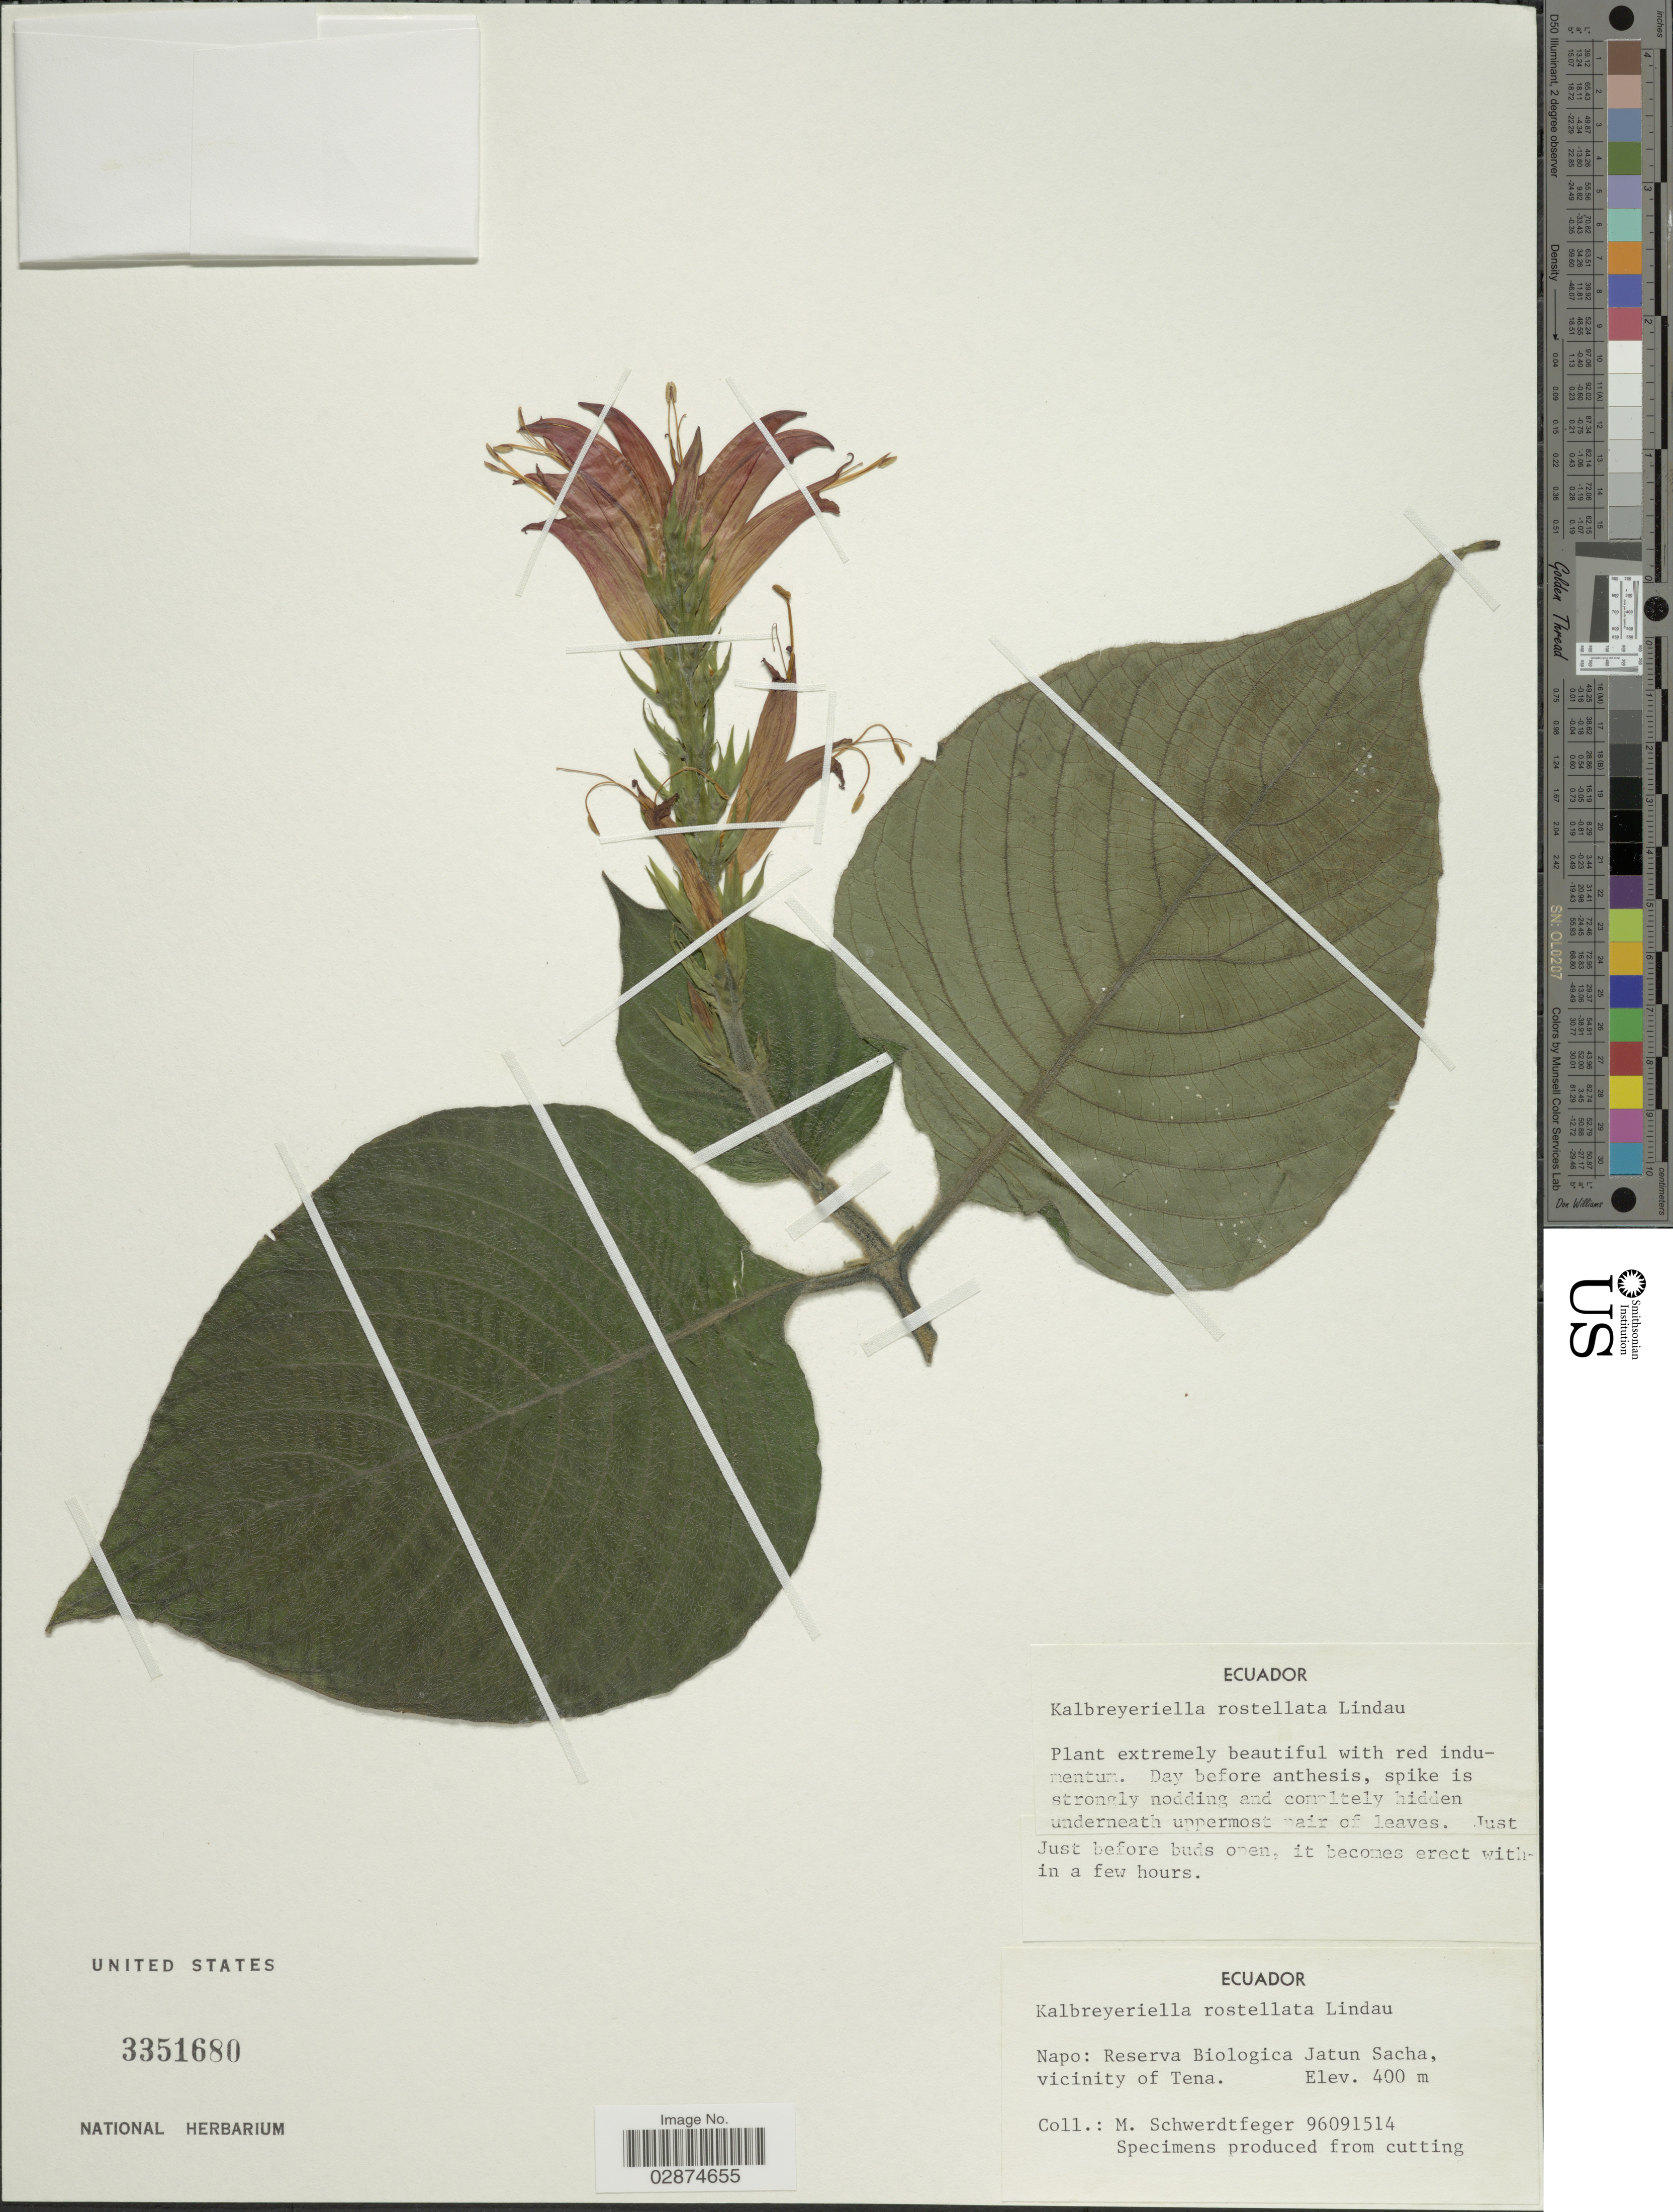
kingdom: Plantae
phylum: Tracheophyta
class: Magnoliopsida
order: Lamiales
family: Acanthaceae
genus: Kalbreyeriella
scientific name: Kalbreyeriella rostellata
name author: Lindau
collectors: M. Schwerdtfeger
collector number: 96091514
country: Ecuador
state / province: Napo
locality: Reserva Biologica Jatun Sacha, vicinity of Tena.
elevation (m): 400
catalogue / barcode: US 3351680